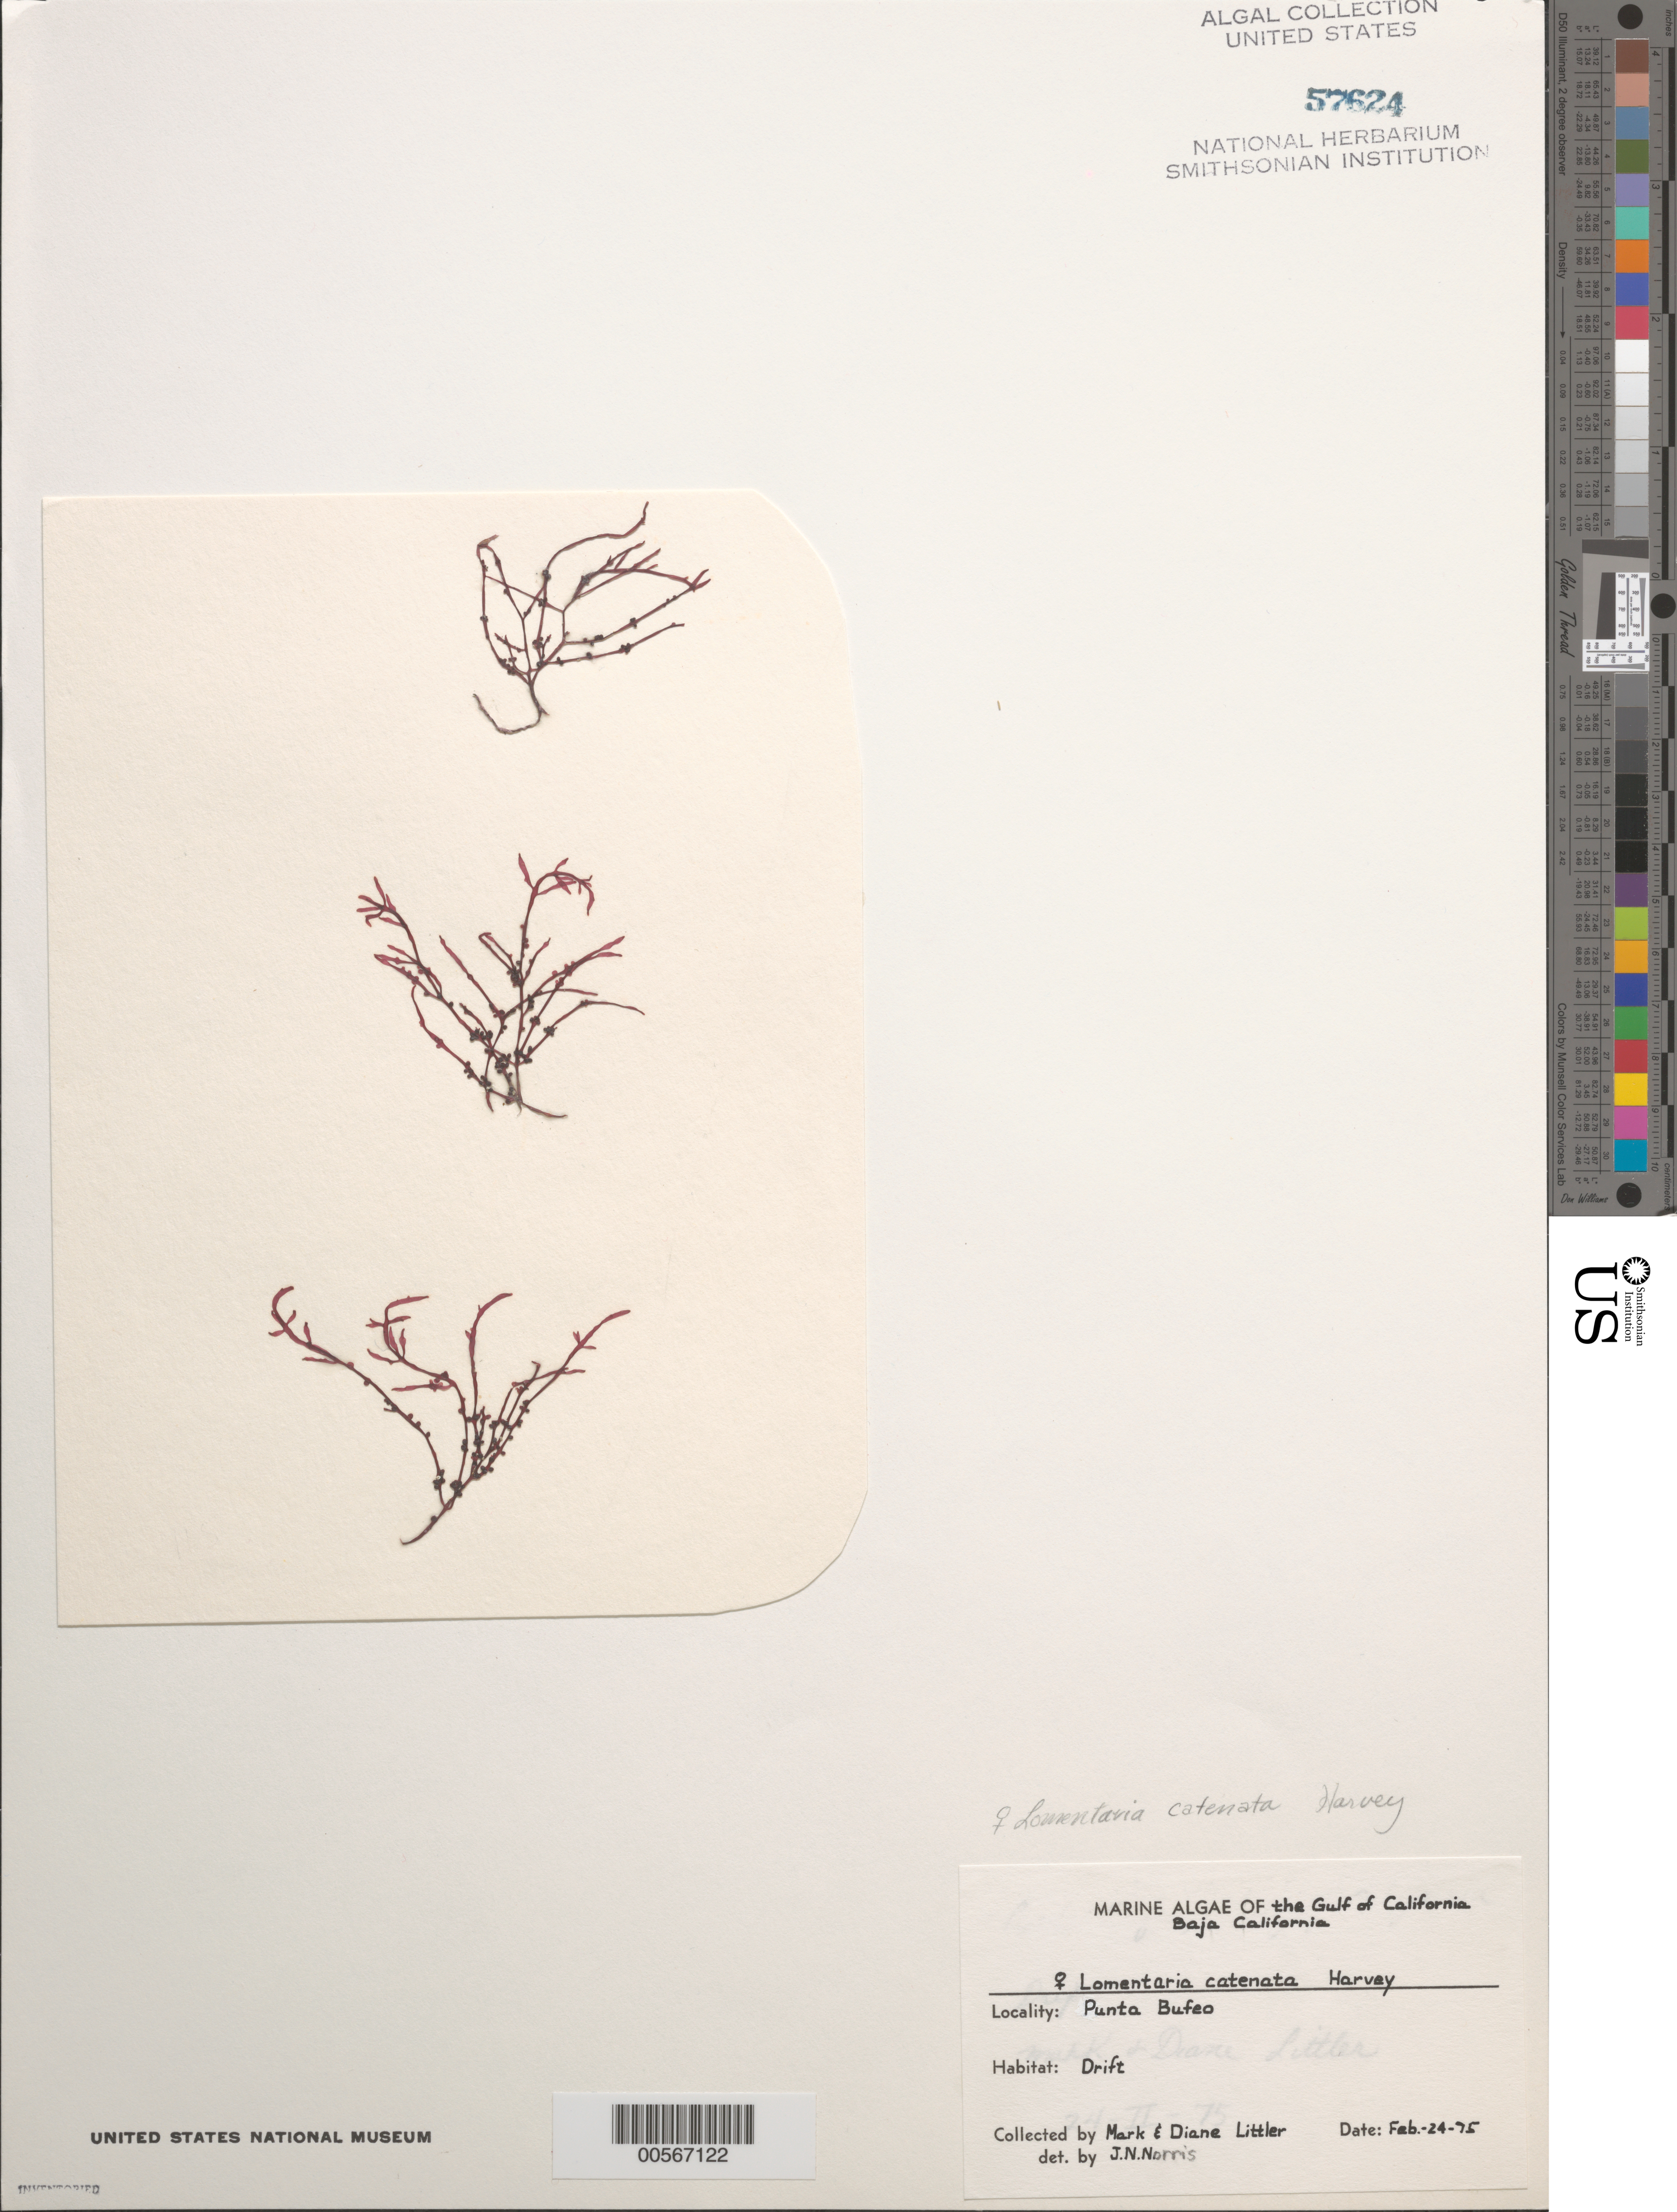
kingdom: Plantae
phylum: Rhodophyta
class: Florideophyceae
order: Rhodymeniales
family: Lomentariaceae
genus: Fushitsunagia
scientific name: Fushitsunagia catenata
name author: (Harv.) Filloramo & G.W. Saunders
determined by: Algae name updating Project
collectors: M. M. Littler & D. S. Littler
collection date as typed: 24 Feb 1975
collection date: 1975-02-24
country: Mexico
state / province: Baja California Norte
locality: Punta Bufeo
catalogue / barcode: US 57624